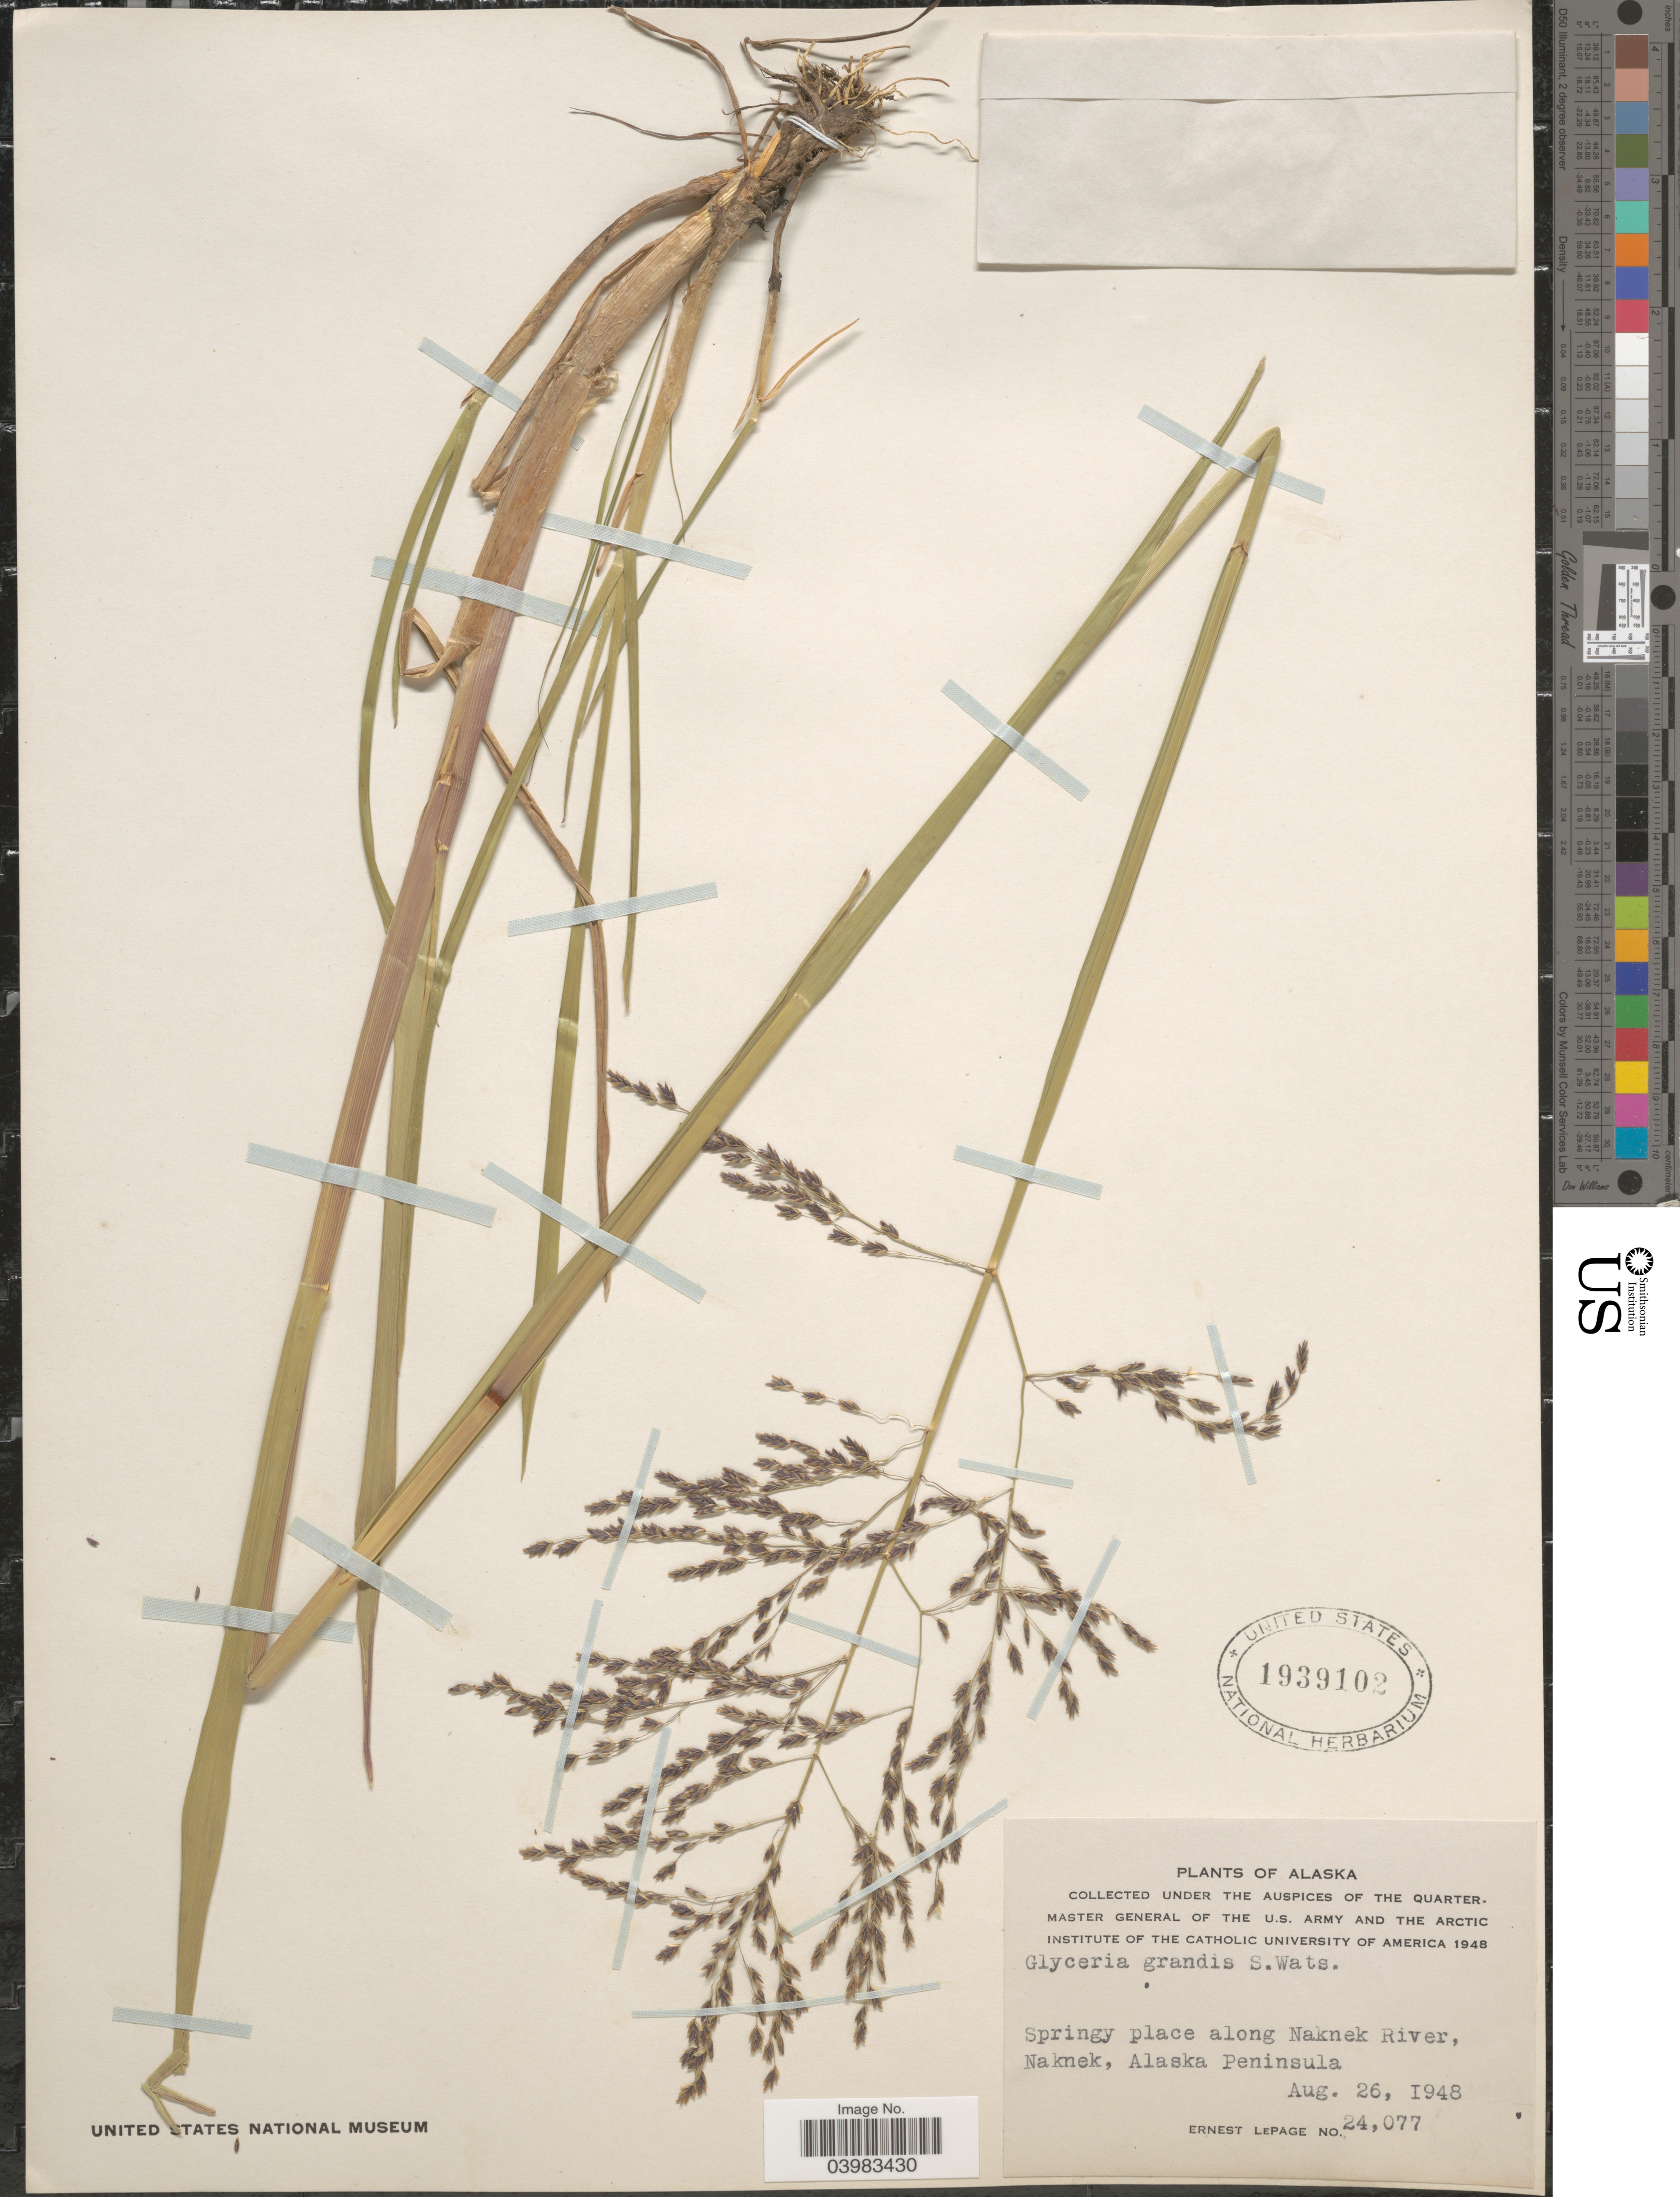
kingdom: Plantae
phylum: Tracheophyta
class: Liliopsida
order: Poales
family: Poaceae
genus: Glyceria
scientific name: Glyceria grandis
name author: S. Watson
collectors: E. Lepage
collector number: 24077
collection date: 1948-08-26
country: United States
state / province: Alaska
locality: Springy place along Naknek River, Naknek, Alaska Peninsula.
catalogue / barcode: US 1939102